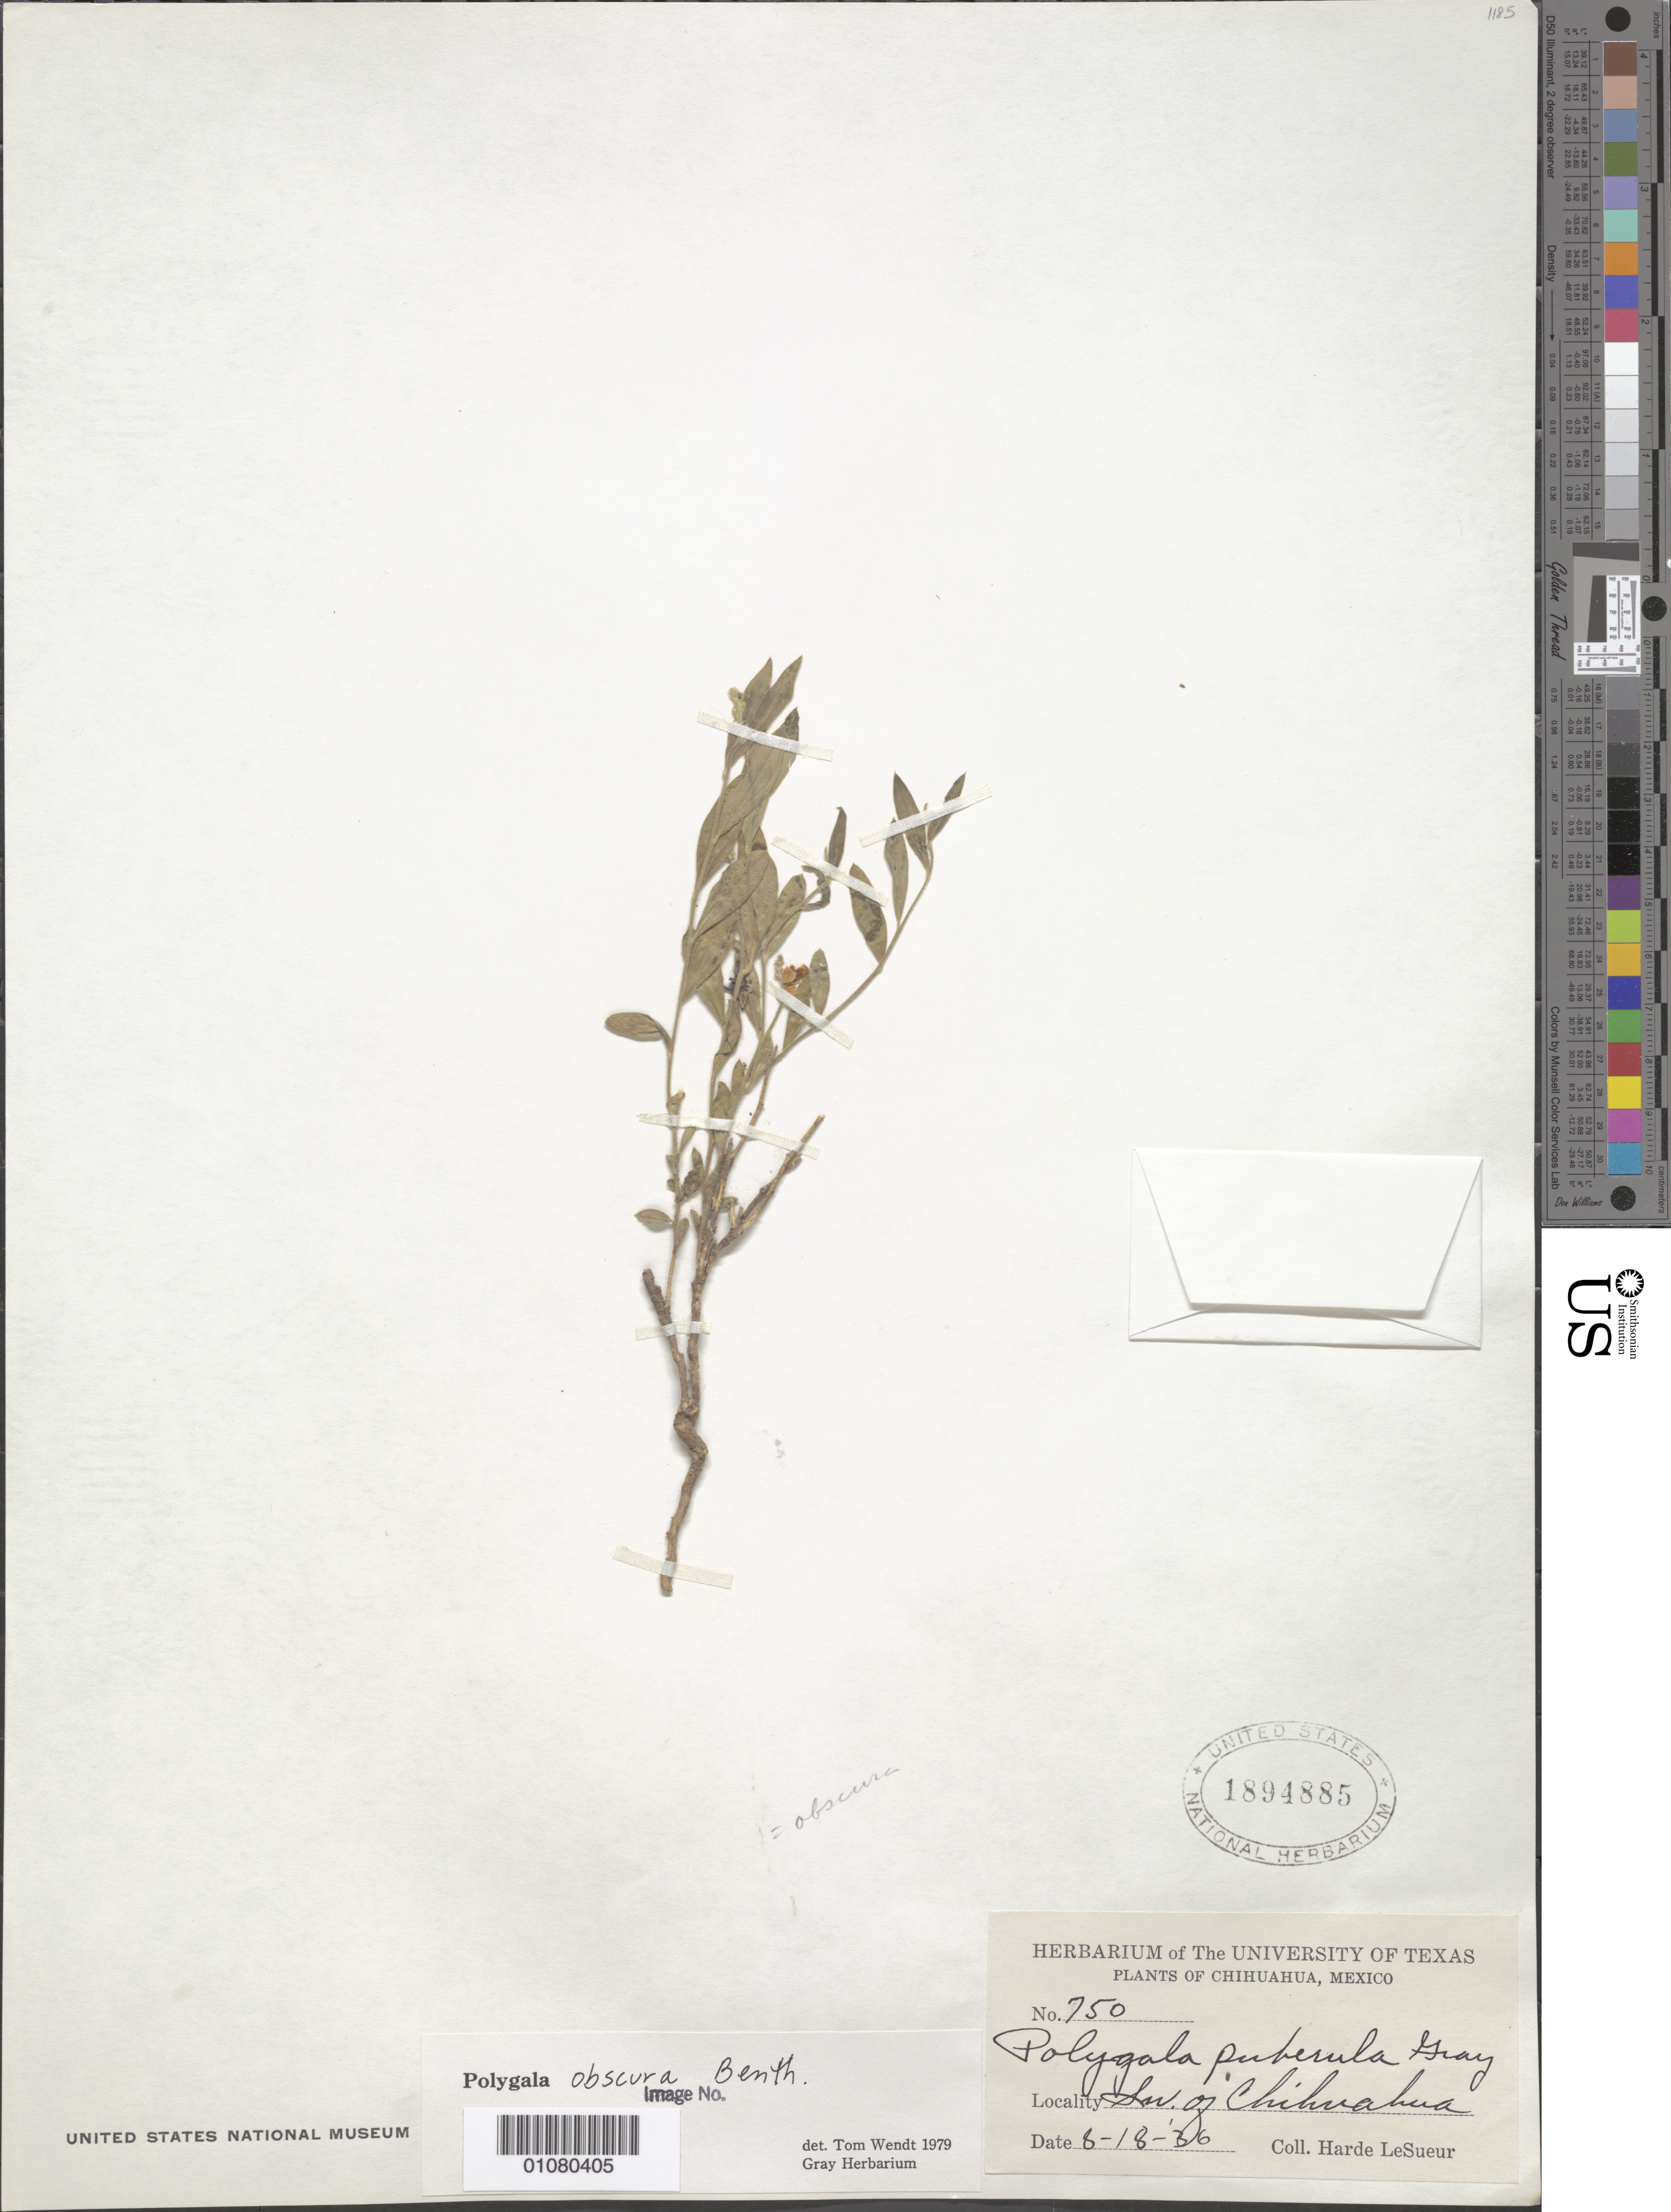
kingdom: Plantae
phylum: Tracheophyta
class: Magnoliopsida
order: Fabales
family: Polygalaceae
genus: Hebecarpa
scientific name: Hebecarpa obscura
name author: (Benth.) J.R. Abbott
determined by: Strong, Mark T., (BOT), Smithsonian Institution - National Museum of Natural History (UNITED STATES)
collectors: D. H. LeSueur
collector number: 750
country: Mexico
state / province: Chihuahua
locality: Sav. of Chihuahua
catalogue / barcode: US 1894885